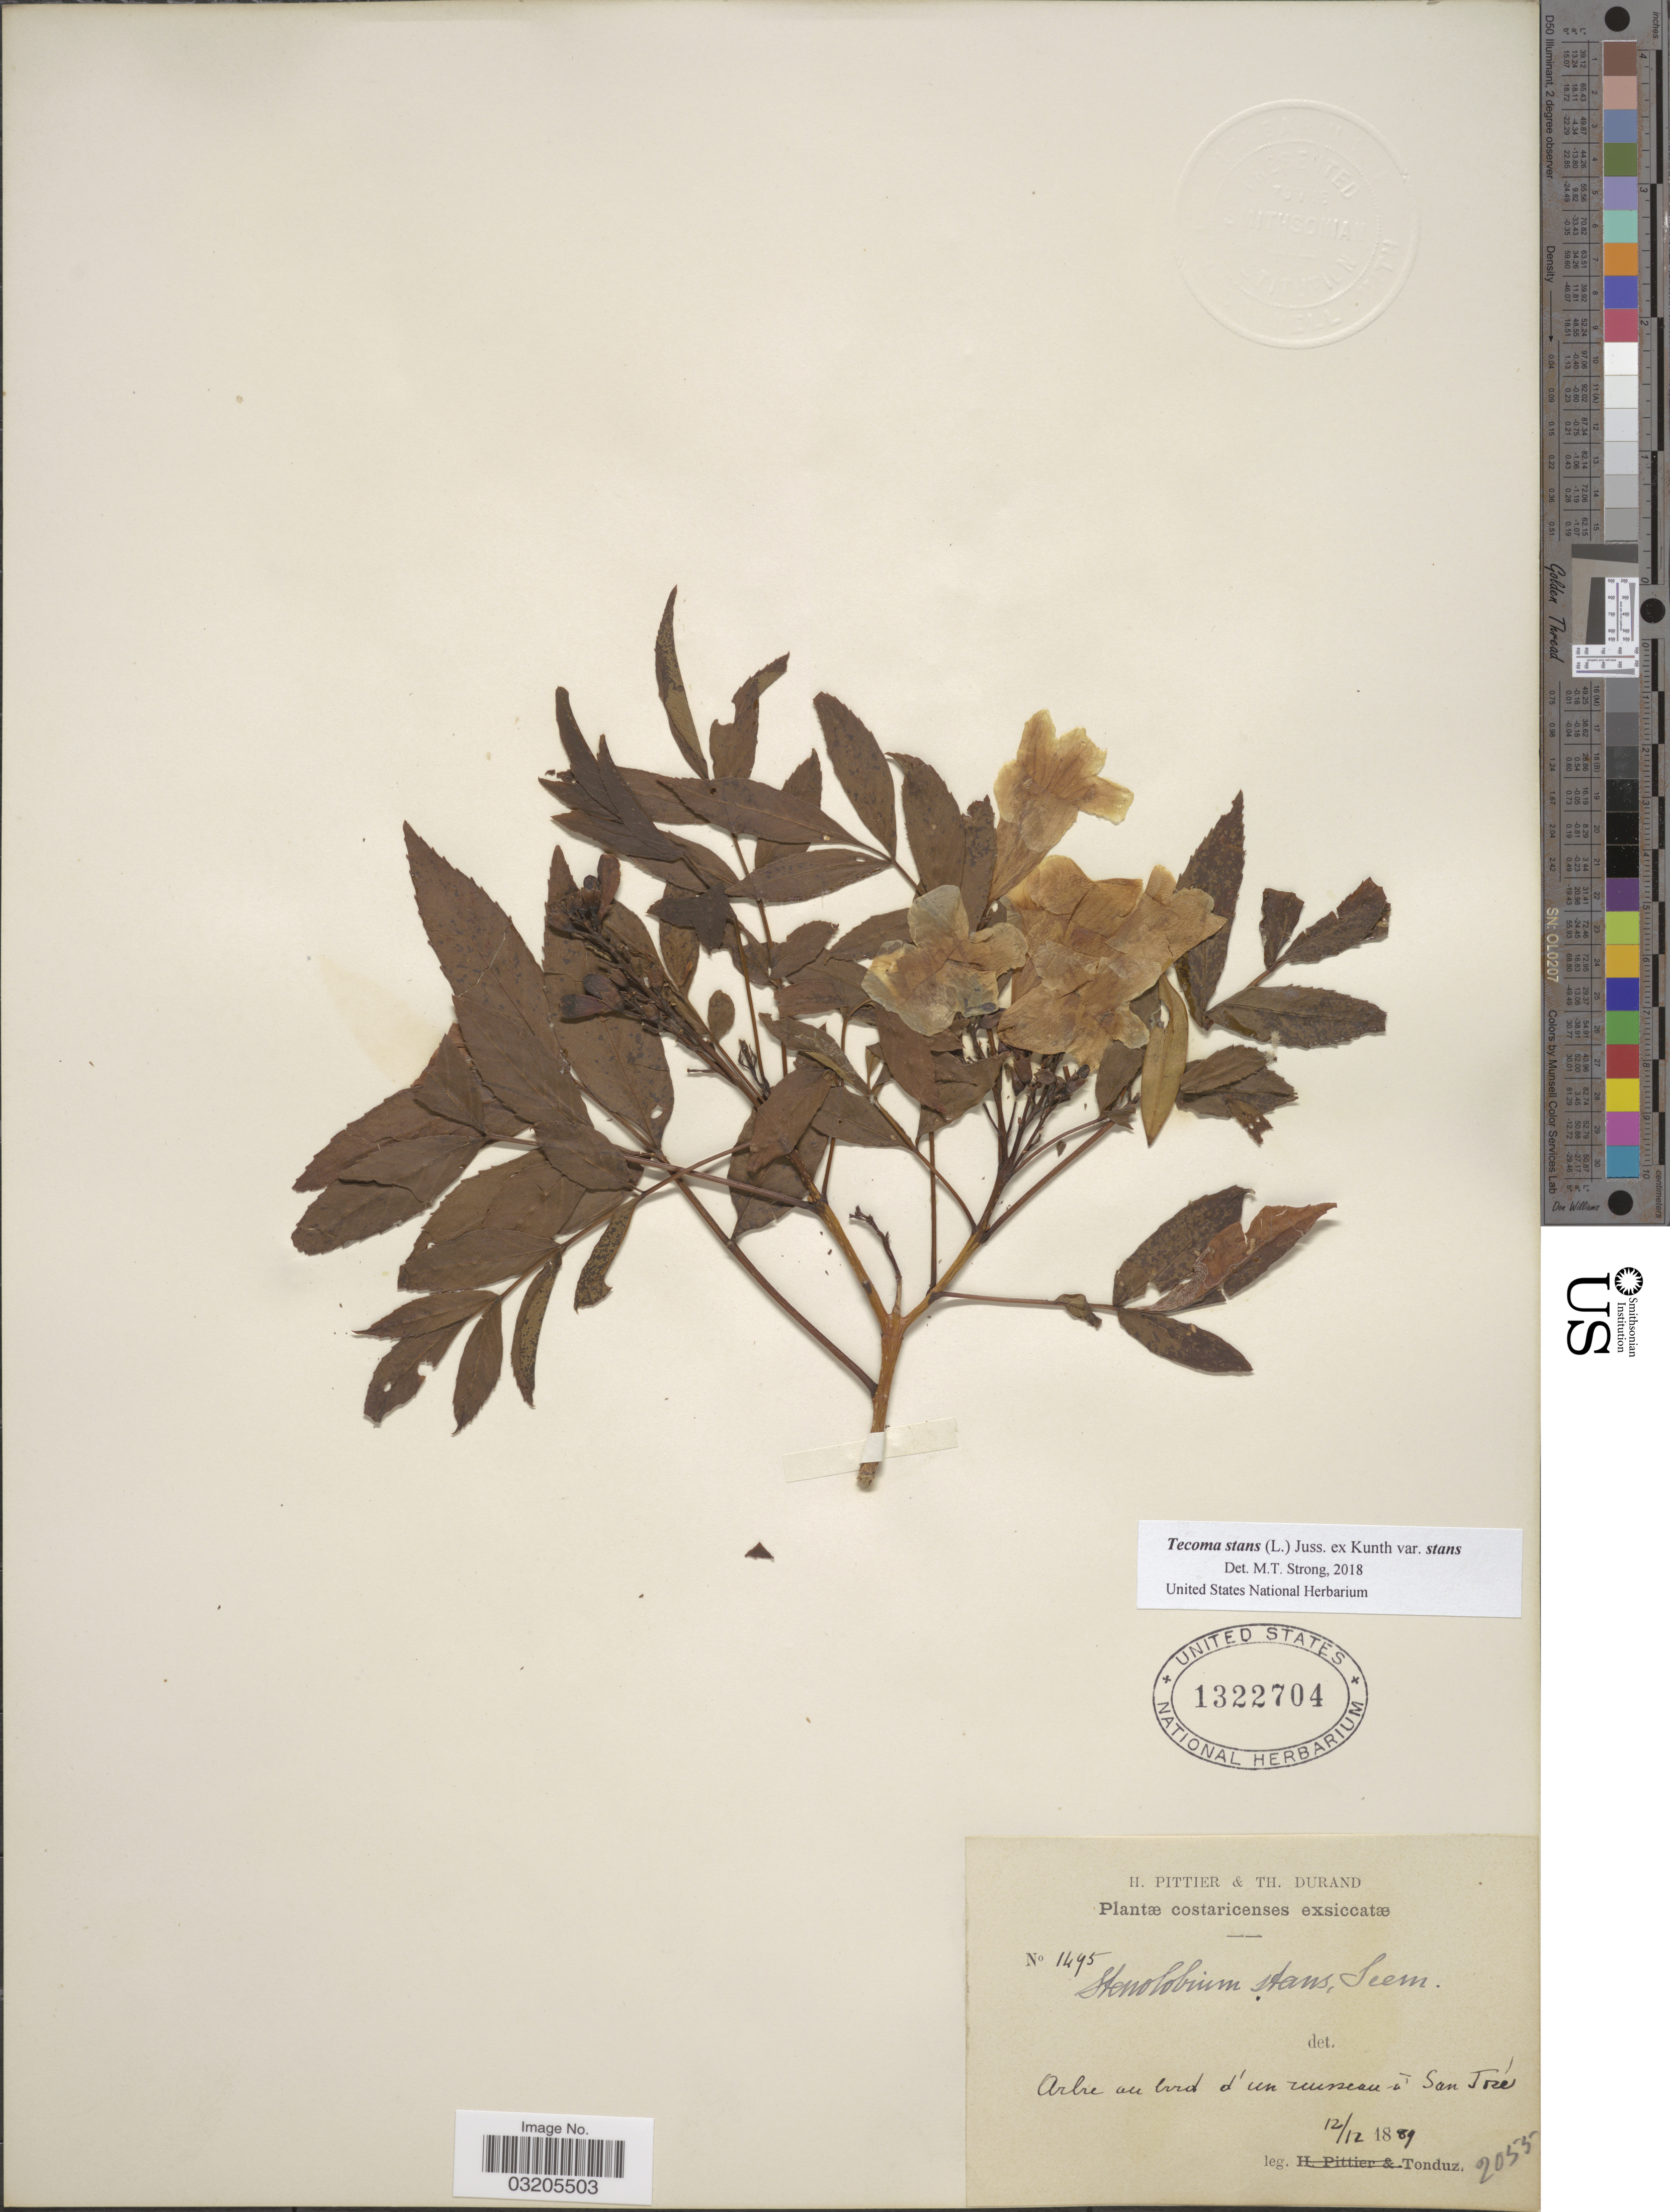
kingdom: Plantae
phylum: Tracheophyta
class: Magnoliopsida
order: Lamiales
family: Bignoniaceae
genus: Tecoma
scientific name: Tecoma stans var. stans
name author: (L.) Juss. ex Kunth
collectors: Tonduz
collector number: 1495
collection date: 1889-12-12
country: Costa Rica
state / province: San José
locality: Á San José.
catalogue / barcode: US 1322704